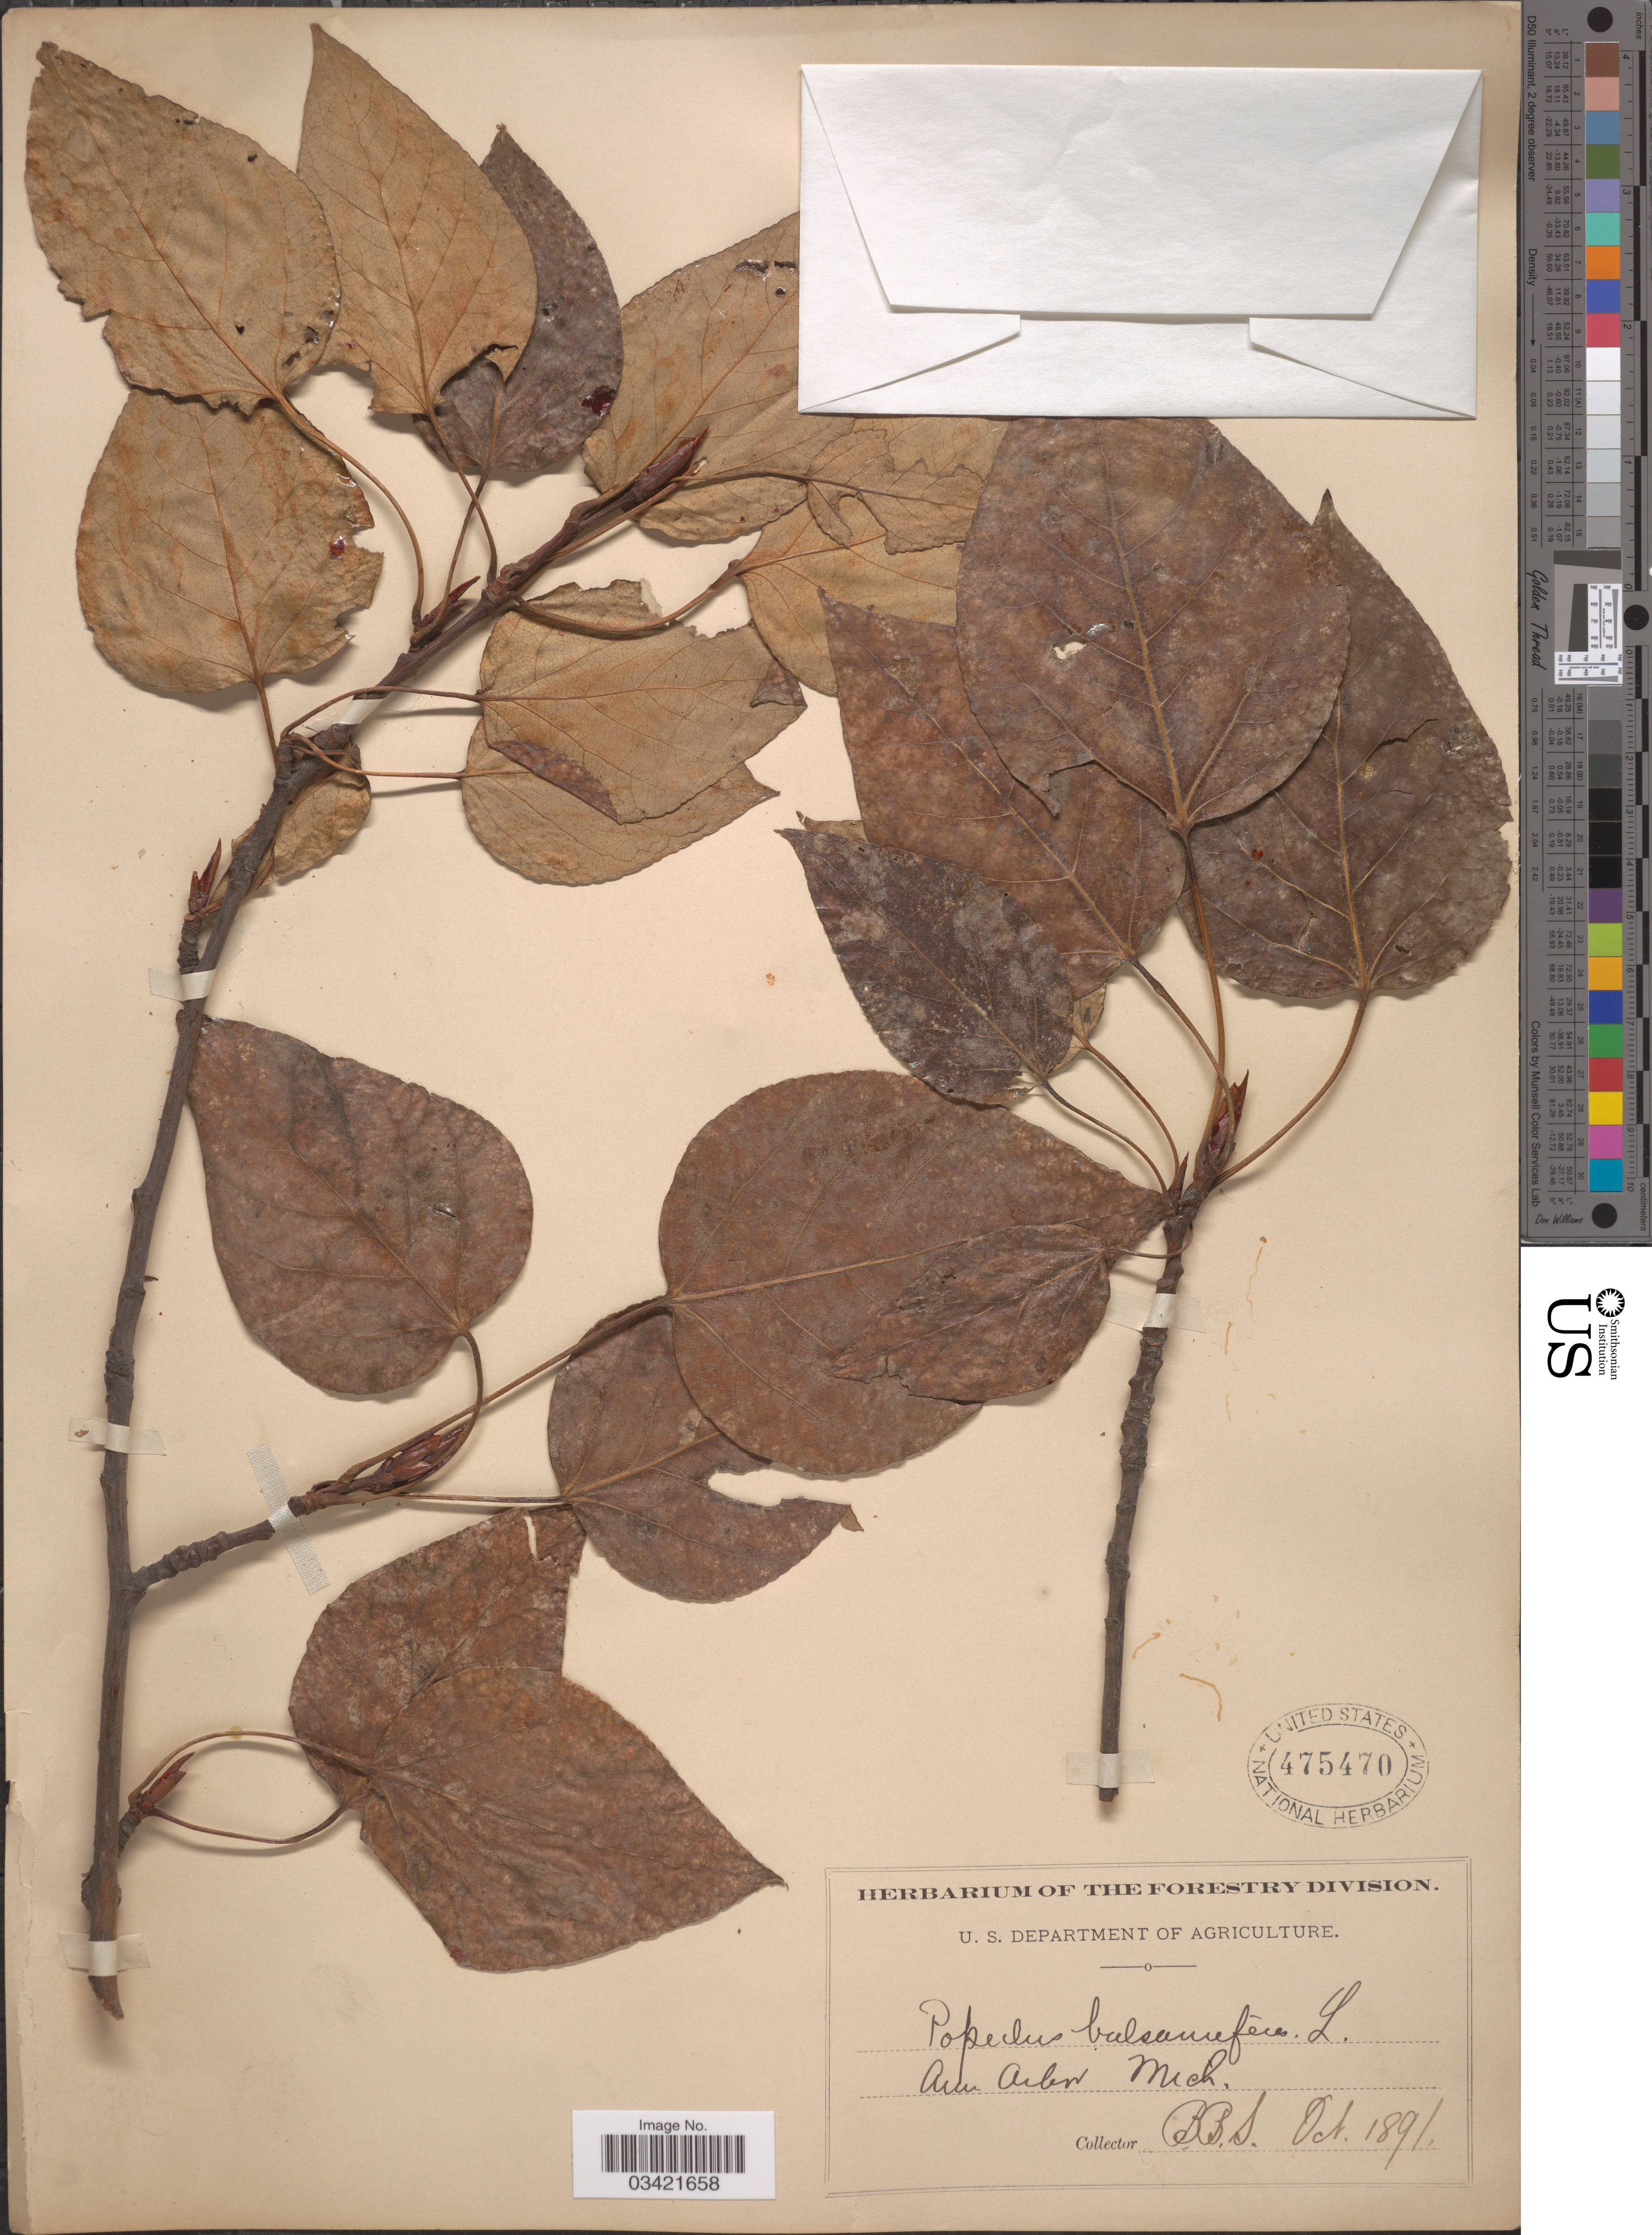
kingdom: Plantae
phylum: Tracheophyta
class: Magnoliopsida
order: Malpighiales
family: Salicaceae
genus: Populus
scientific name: Populus balsamifera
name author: L.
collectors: B. B. S.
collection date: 1891-10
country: United States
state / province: Michigan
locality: Ann Arbor.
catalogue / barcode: US 475470